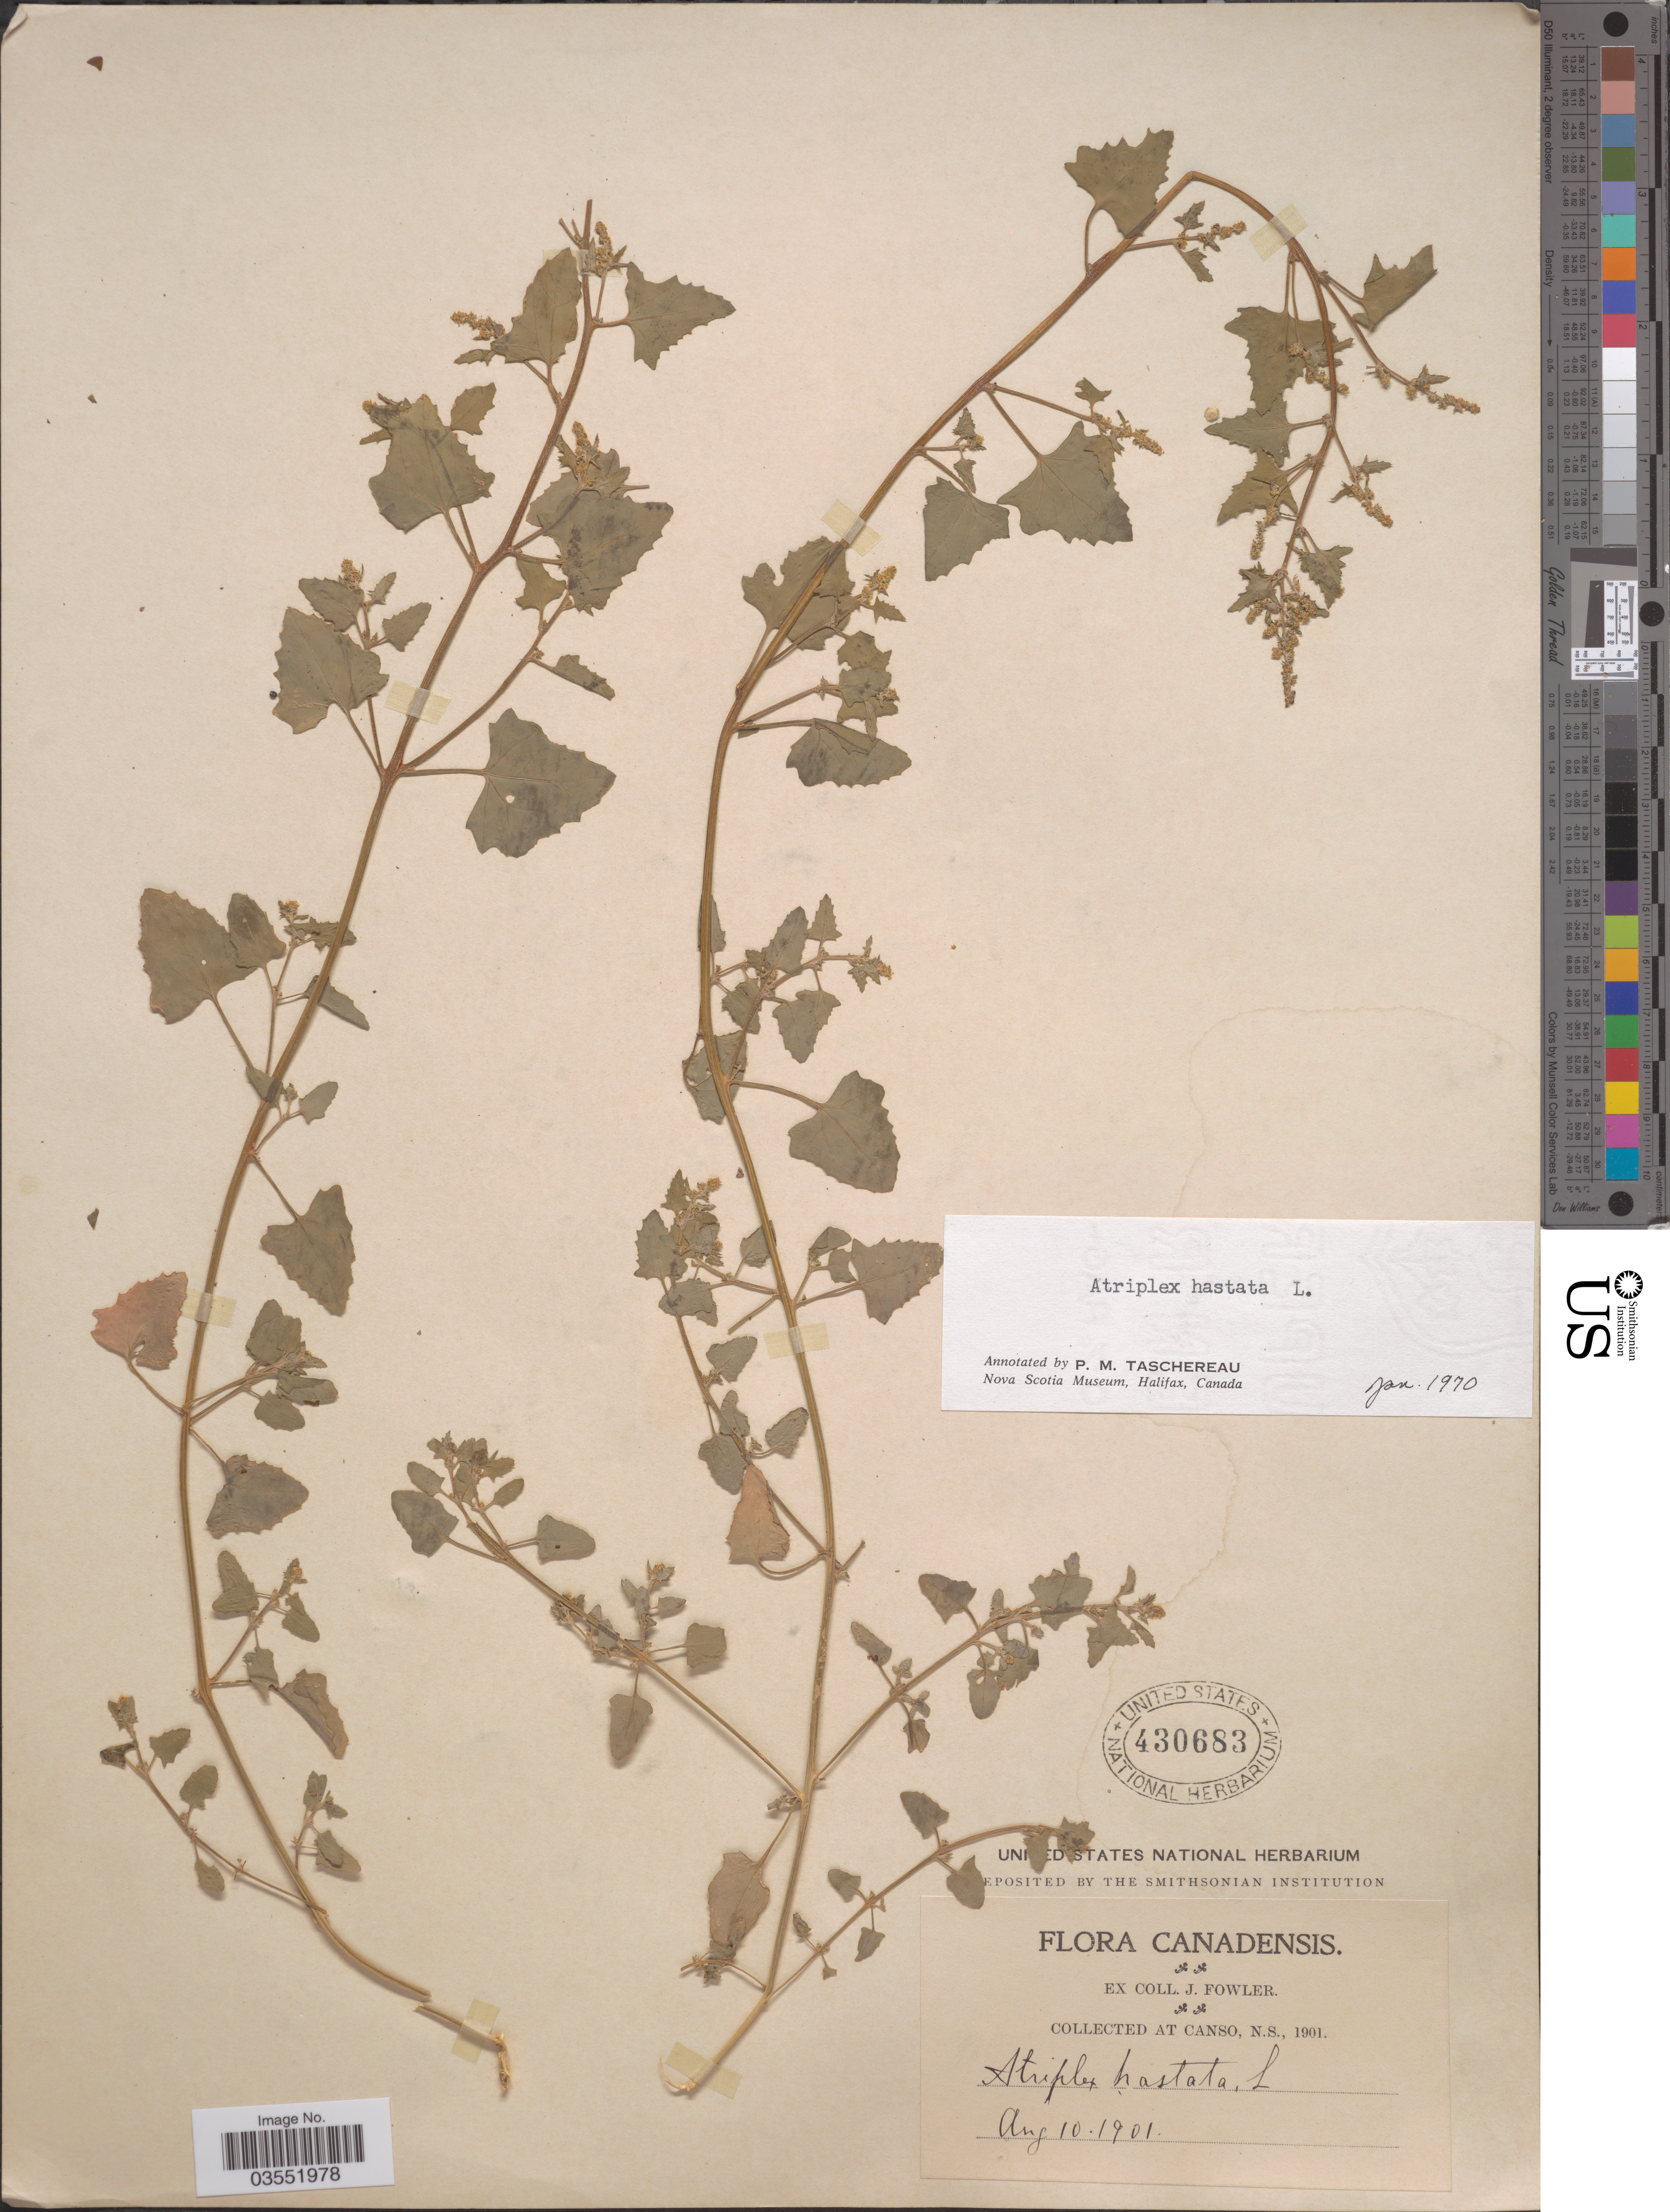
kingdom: Plantae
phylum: Tracheophyta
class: Magnoliopsida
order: Caryophyllales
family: Amaranthaceae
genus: Atriplex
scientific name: Atriplex hastata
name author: L.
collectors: J. Fowler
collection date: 1901-08-10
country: Canada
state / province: Nova Scotia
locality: At Canso.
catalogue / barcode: US 430683